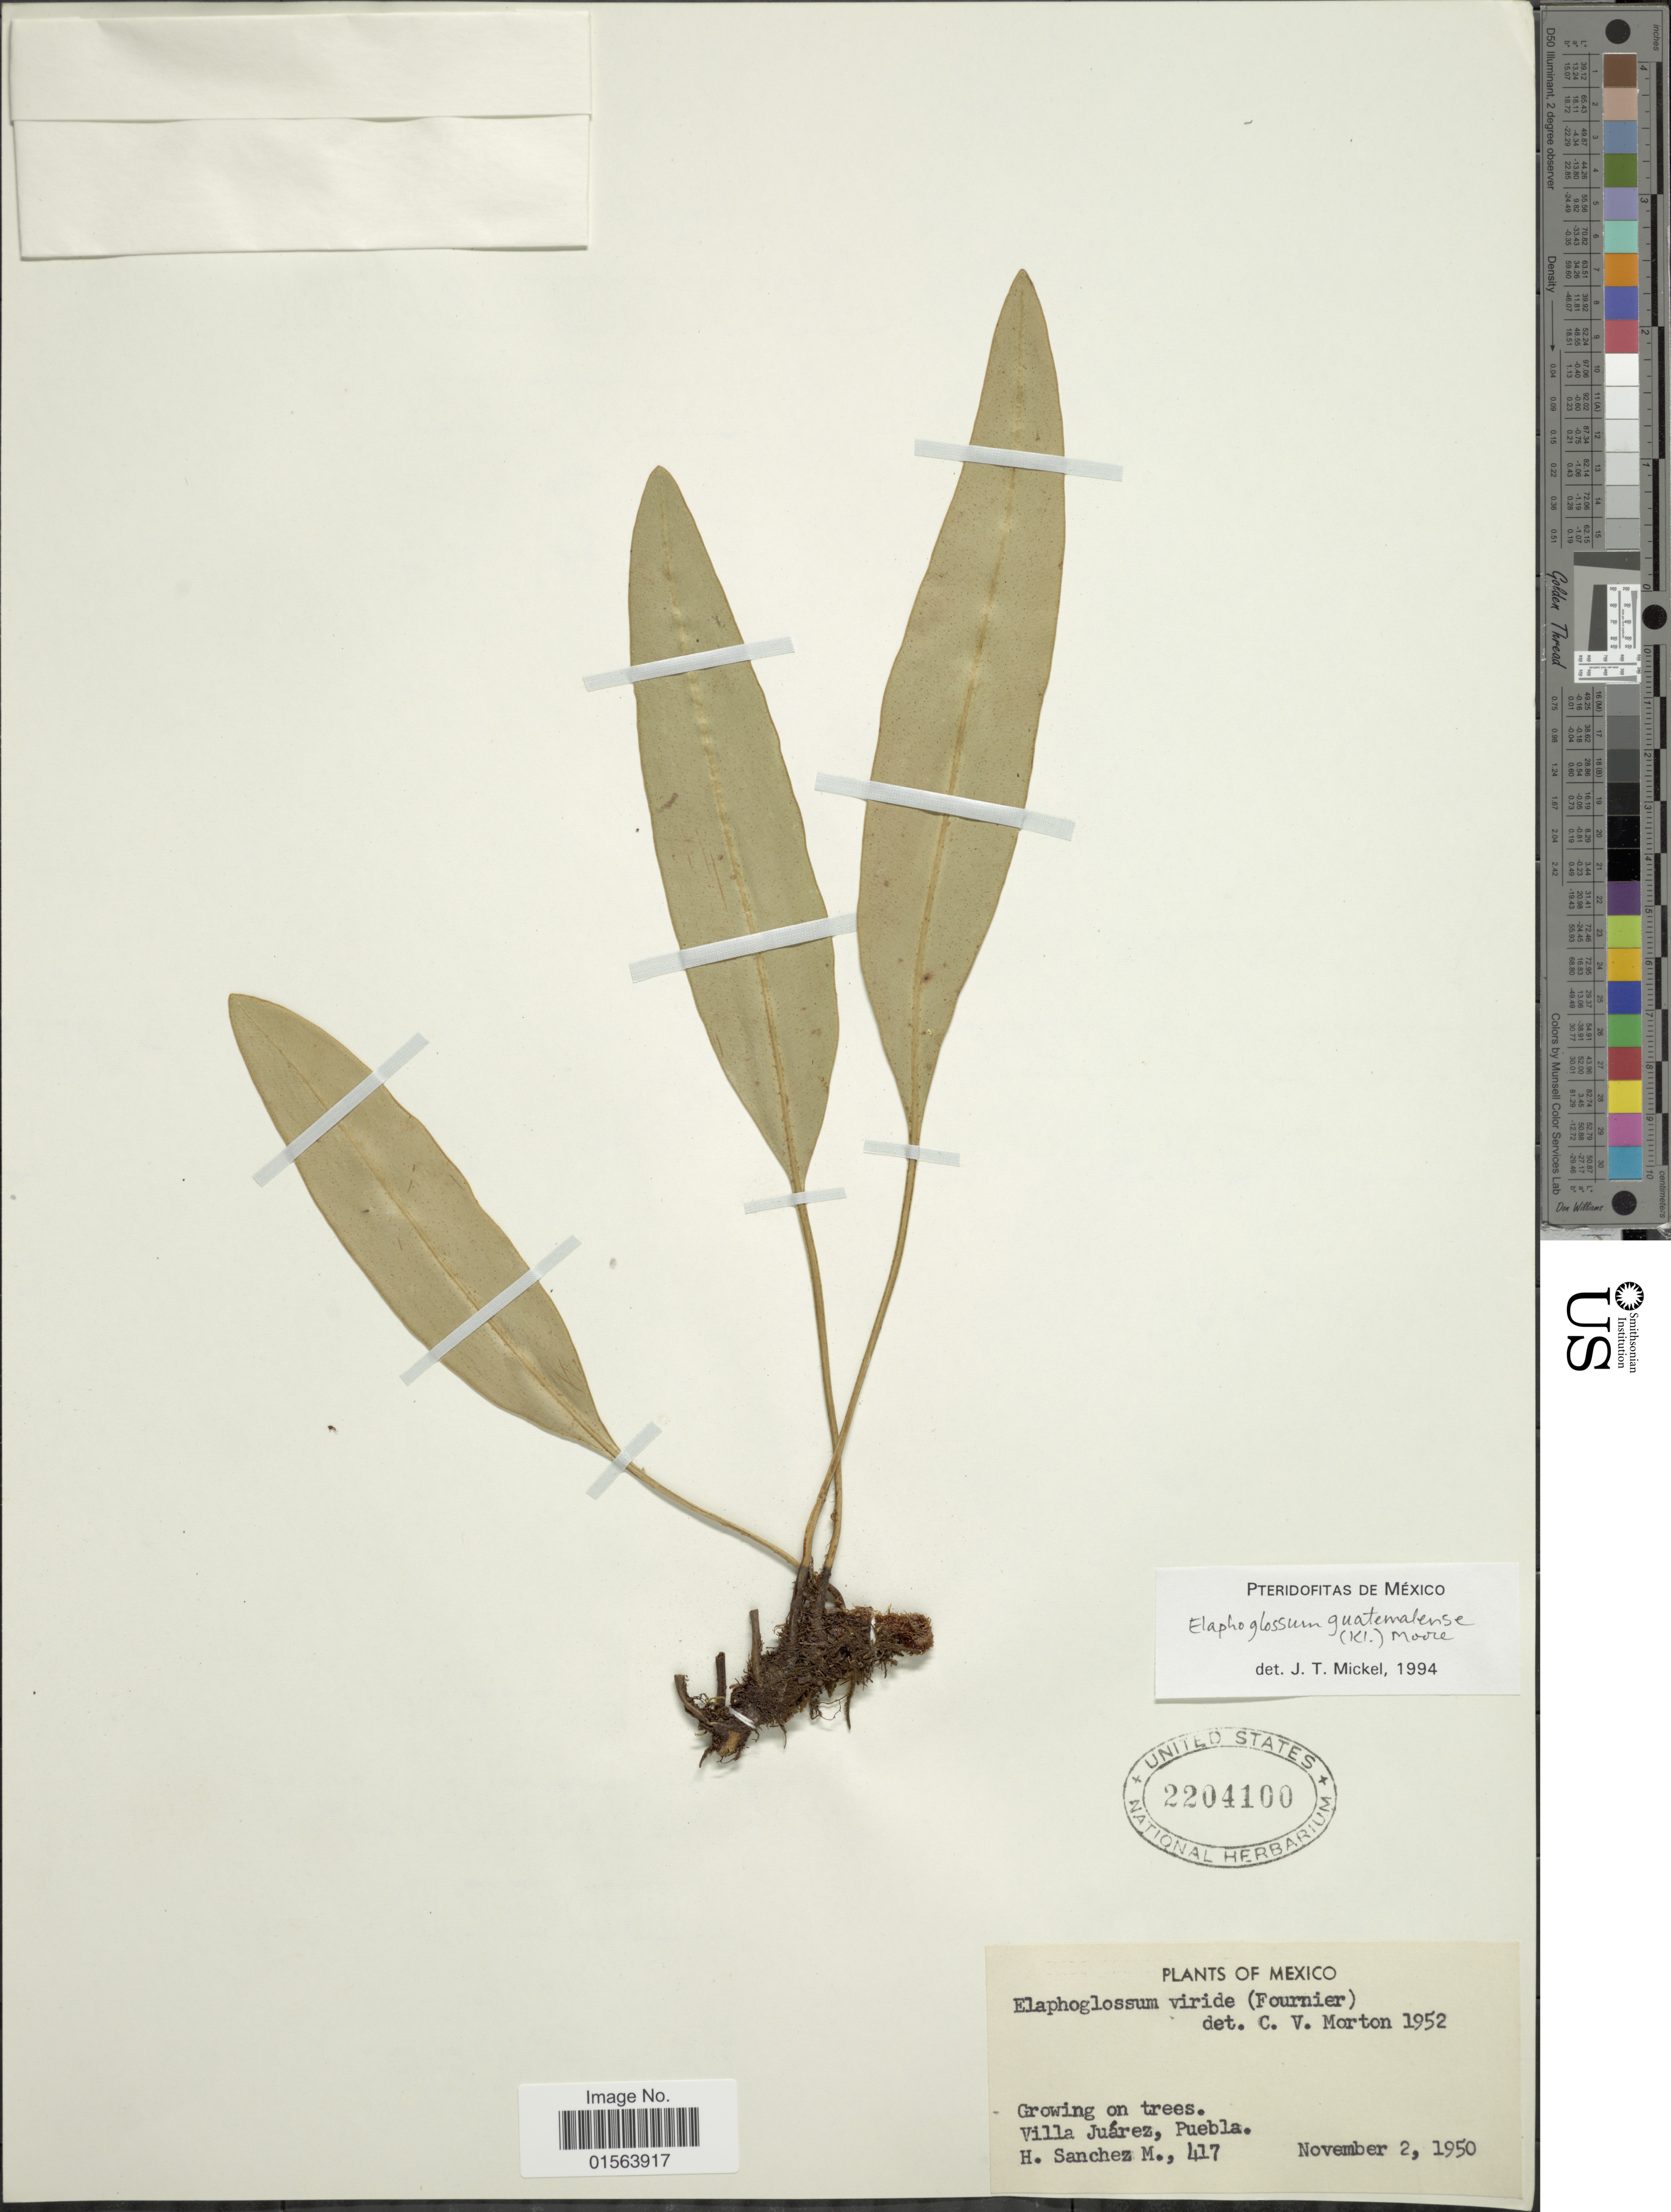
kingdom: Plantae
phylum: Tracheophyta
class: Polypodiopsida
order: Polypodiales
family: Dryopteridaceae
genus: Elaphoglossum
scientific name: Elaphoglossum guatemalense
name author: (Klotzsch) T. Moore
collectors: H. Sánchez-Mejorada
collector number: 417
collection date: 1950-11-02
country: Mexico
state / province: Puebla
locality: Villa Juarez, Puebla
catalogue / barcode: US 2204100